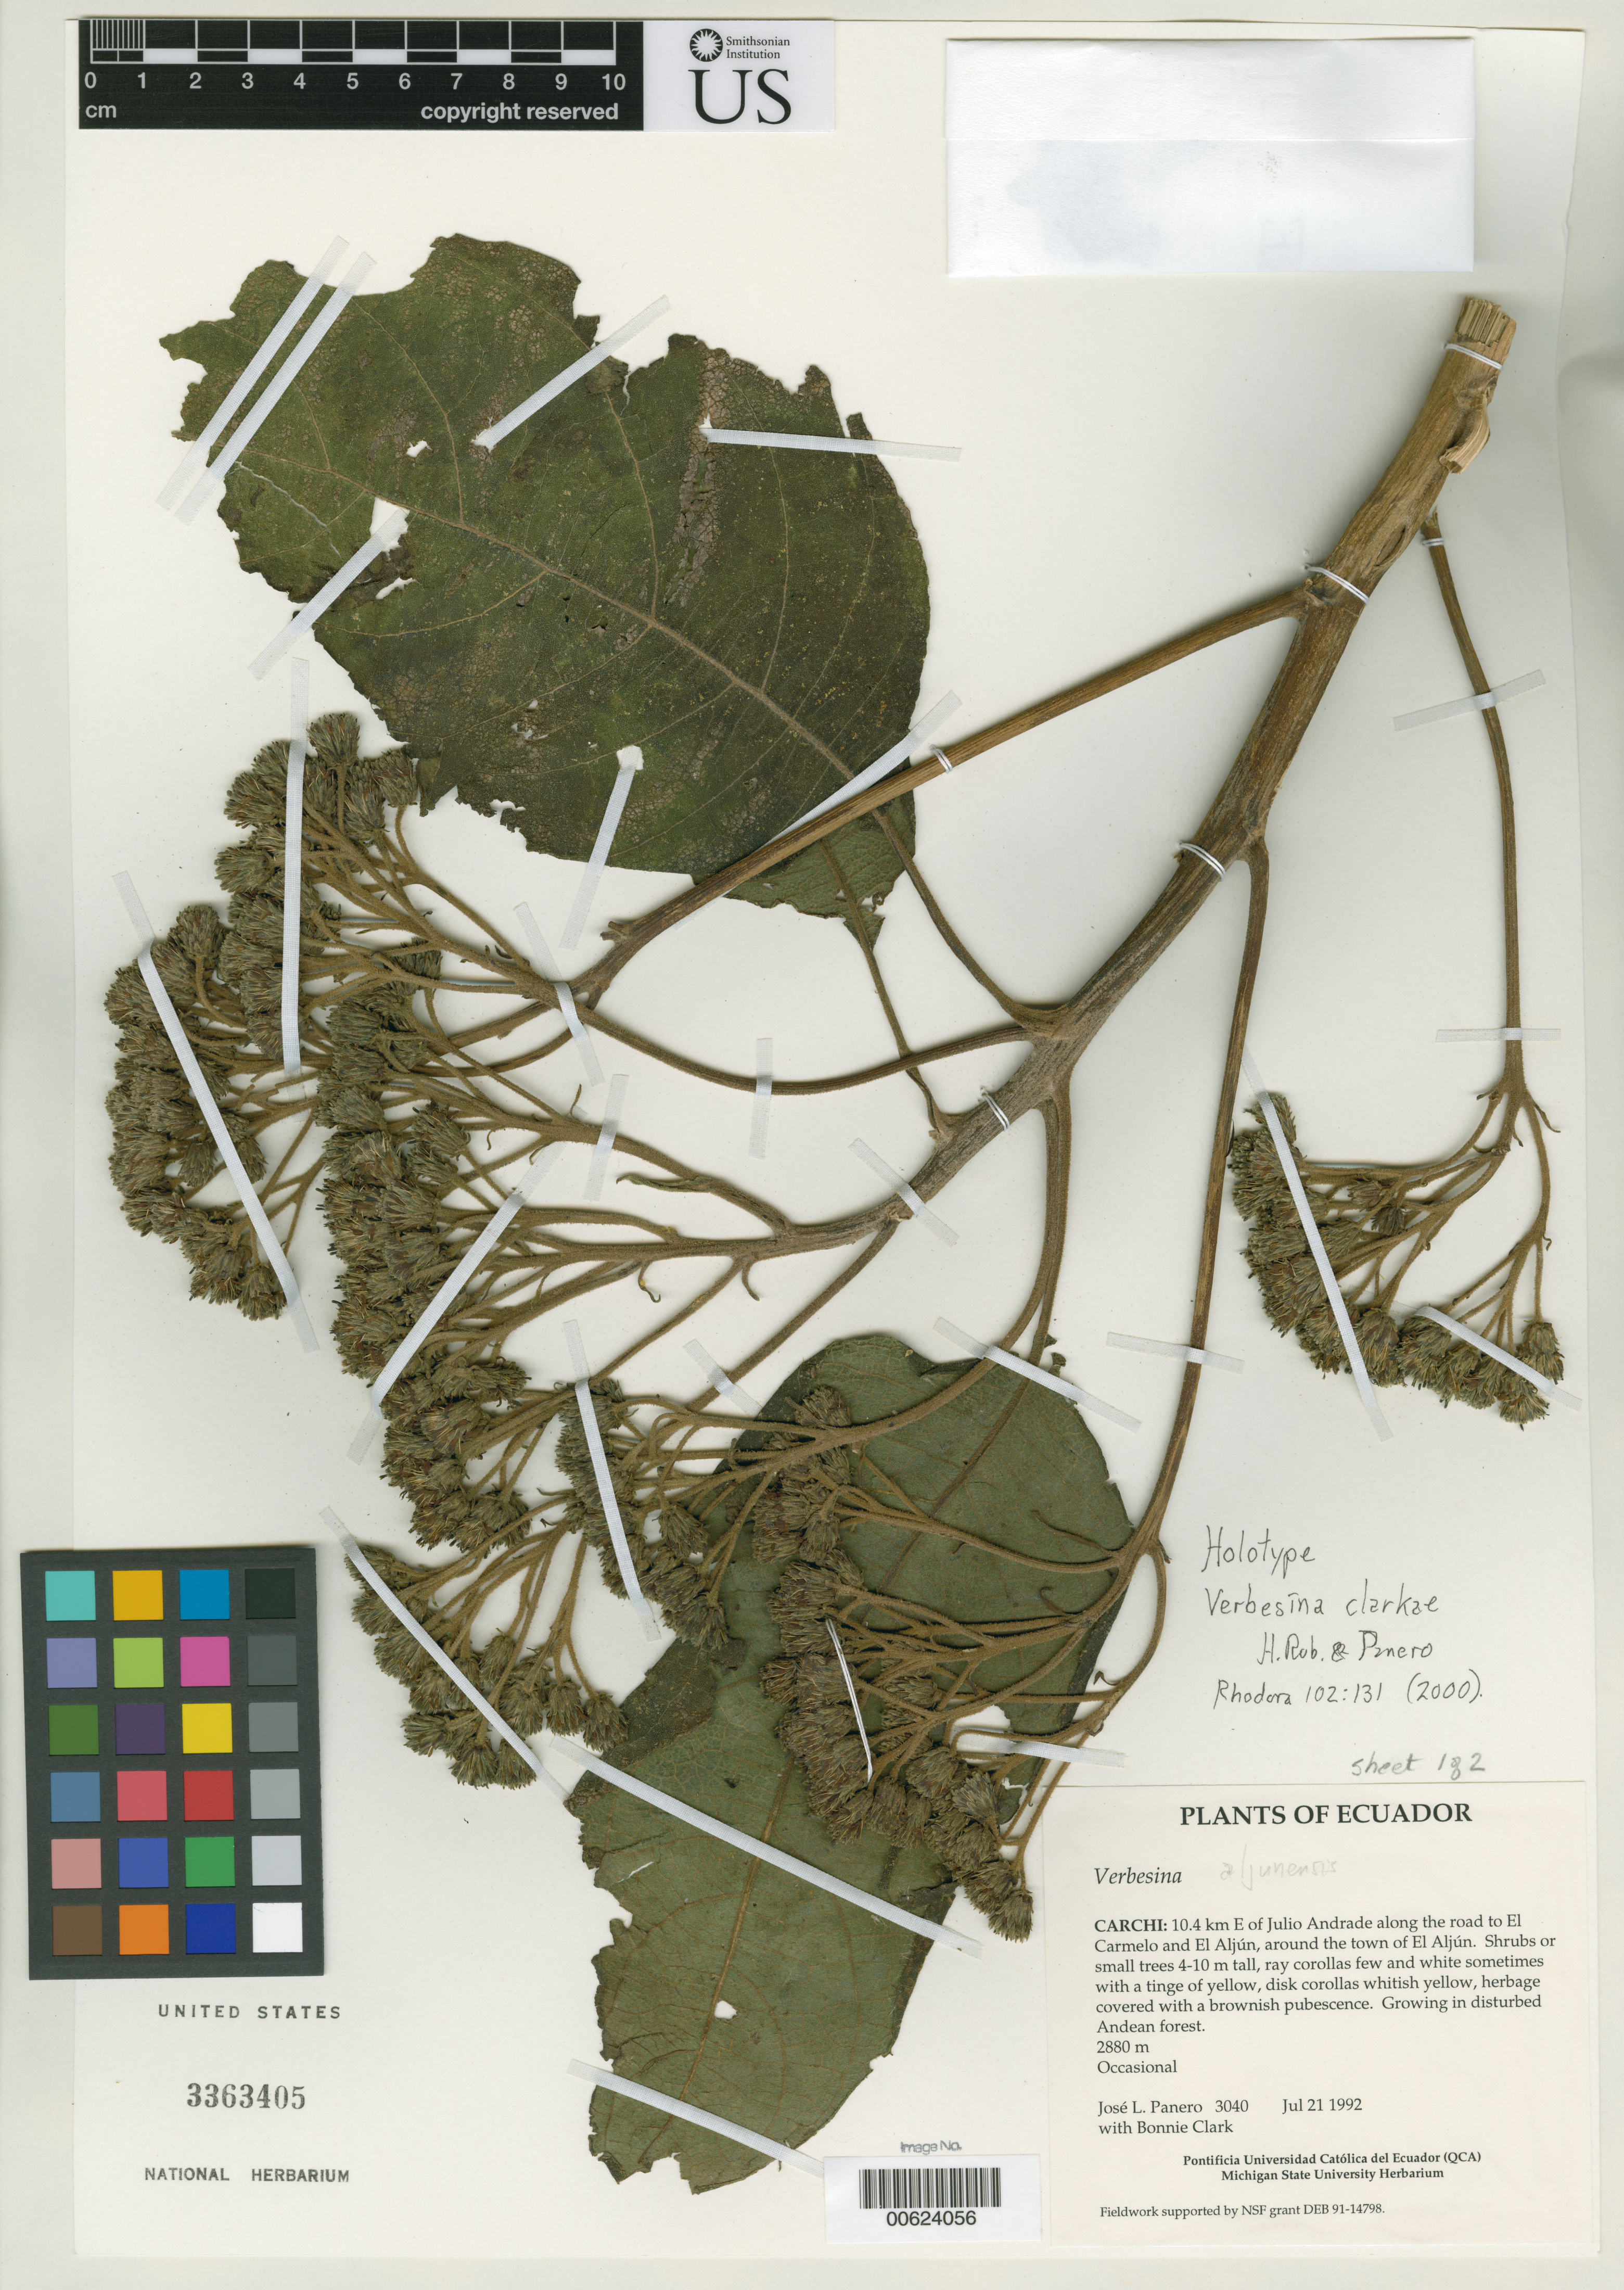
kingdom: Plantae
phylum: Tracheophyta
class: Magnoliopsida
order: Asterales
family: Asteraceae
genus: Verbesina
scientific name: Verbesina clarkiae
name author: H. Rob. & Panero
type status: Holotype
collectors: J. L. Panero & B. Clark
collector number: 3040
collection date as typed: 21 Jul 1992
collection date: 1992-07-21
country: Ecuador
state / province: Carchi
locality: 10.4 km E of Julio Andrade along road to El Carmelo & El Alijun, around town of El Aljun.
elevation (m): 2880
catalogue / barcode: US 3363405